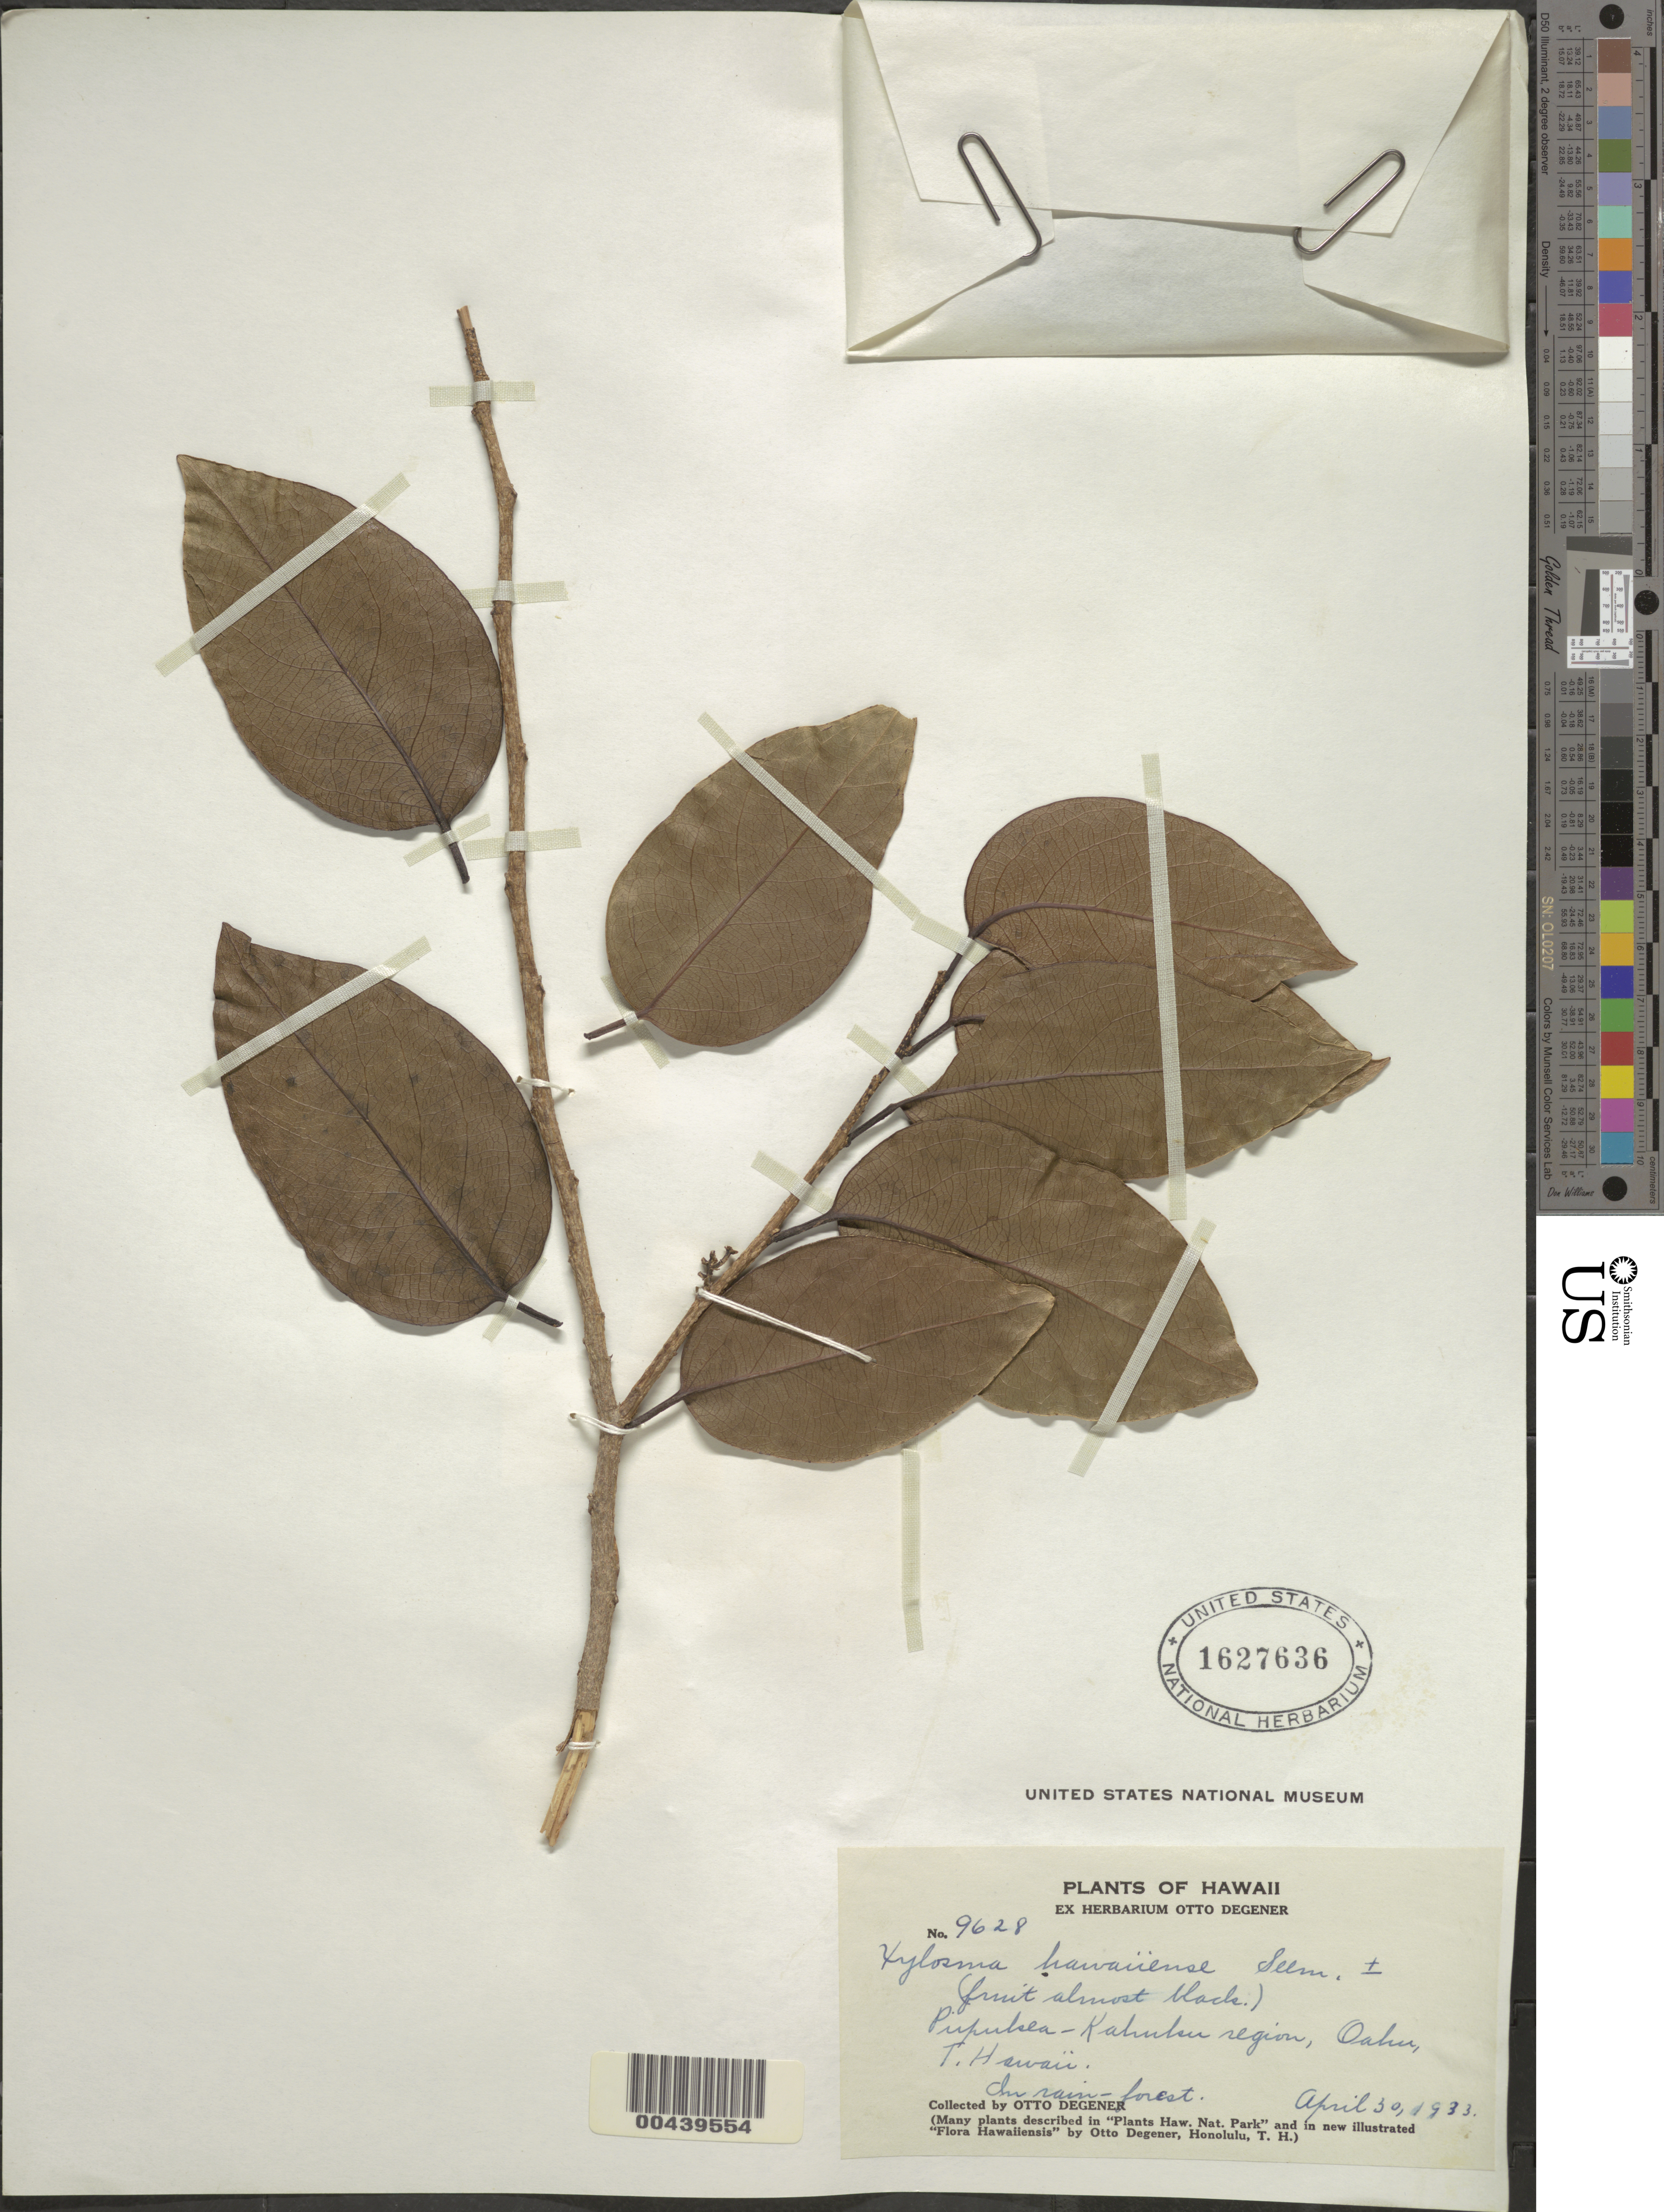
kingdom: Plantae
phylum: Tracheophyta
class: Magnoliopsida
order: Malpighiales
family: Salicaceae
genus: Xylosma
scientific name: Xylosma hawaiensis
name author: Seem.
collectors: O. Degener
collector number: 9628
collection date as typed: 30 Apr 1933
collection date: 1933-04-30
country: United States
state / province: Hawaii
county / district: Honolulu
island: Oahu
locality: Pupukea-Kahuku region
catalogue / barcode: US 1627636